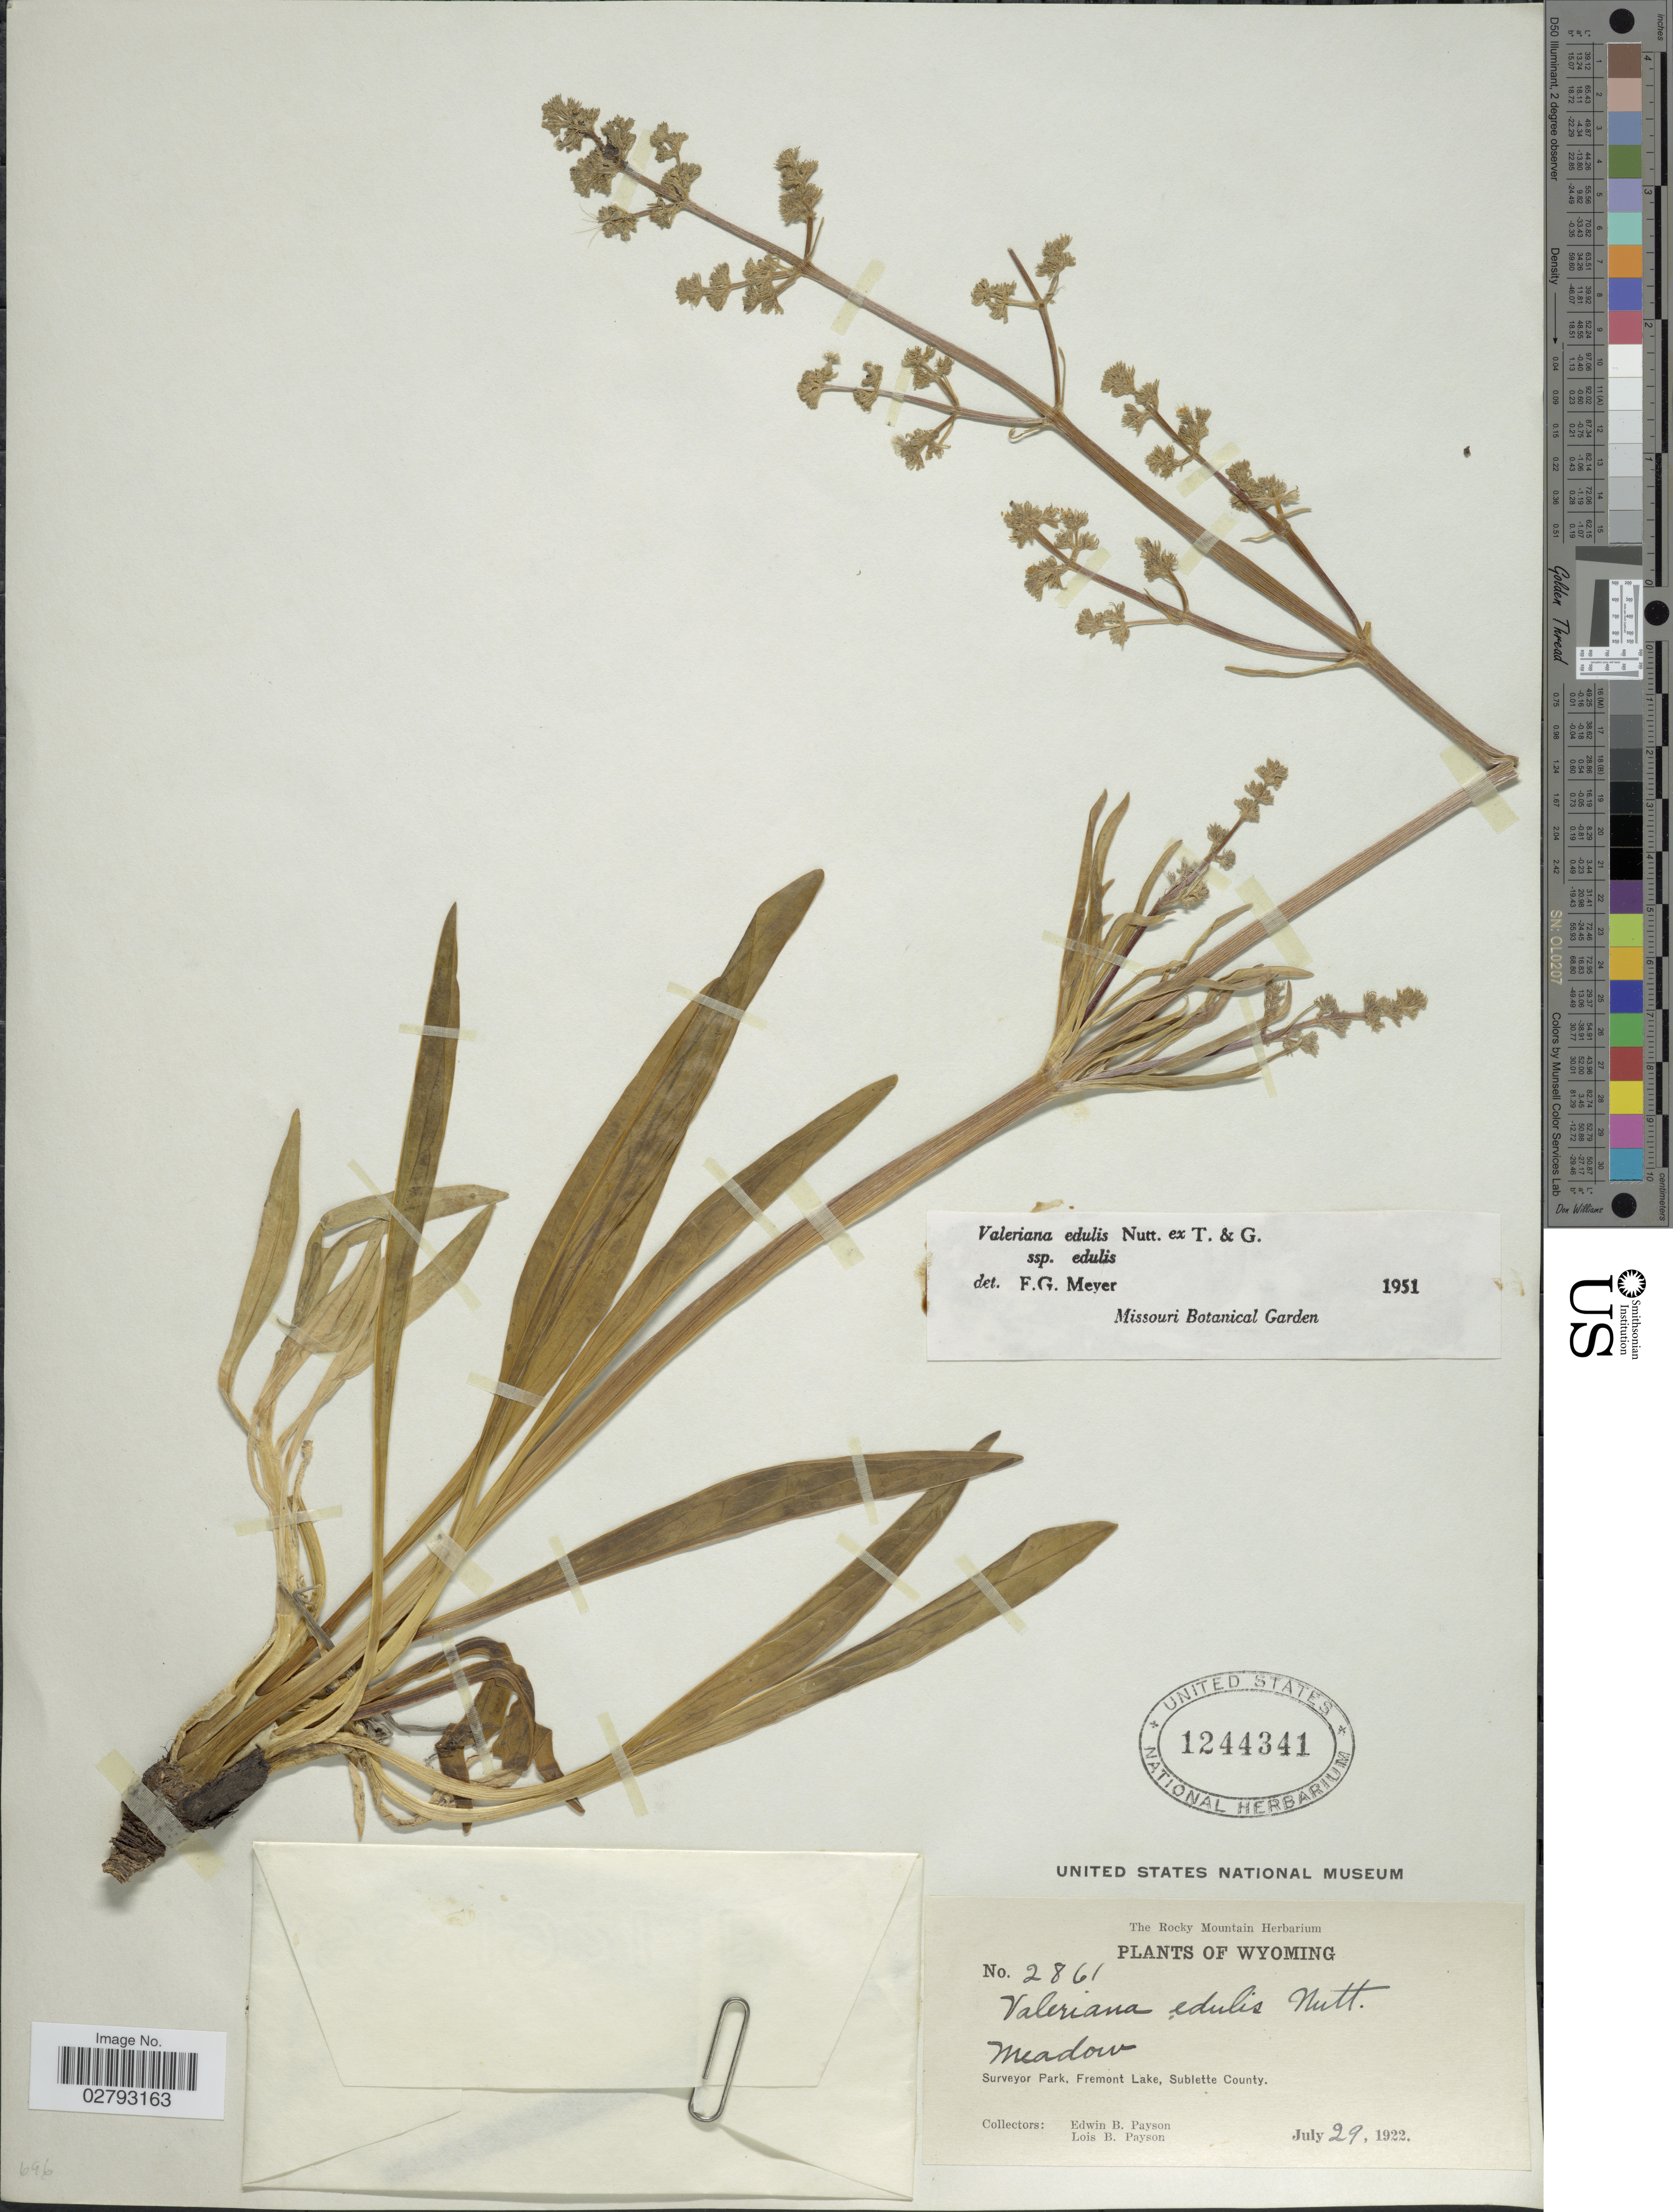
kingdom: Plantae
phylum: Tracheophyta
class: Magnoliopsida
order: Dipsacales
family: Caprifoliaceae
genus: Valeriana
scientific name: Valeriana edulis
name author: Nutt.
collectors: E. B. Payson & L. Payson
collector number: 2861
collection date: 1922-07-29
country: United States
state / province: Wyoming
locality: Surveyor Park, Fremont Lake, Sublette County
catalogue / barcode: US 1244341